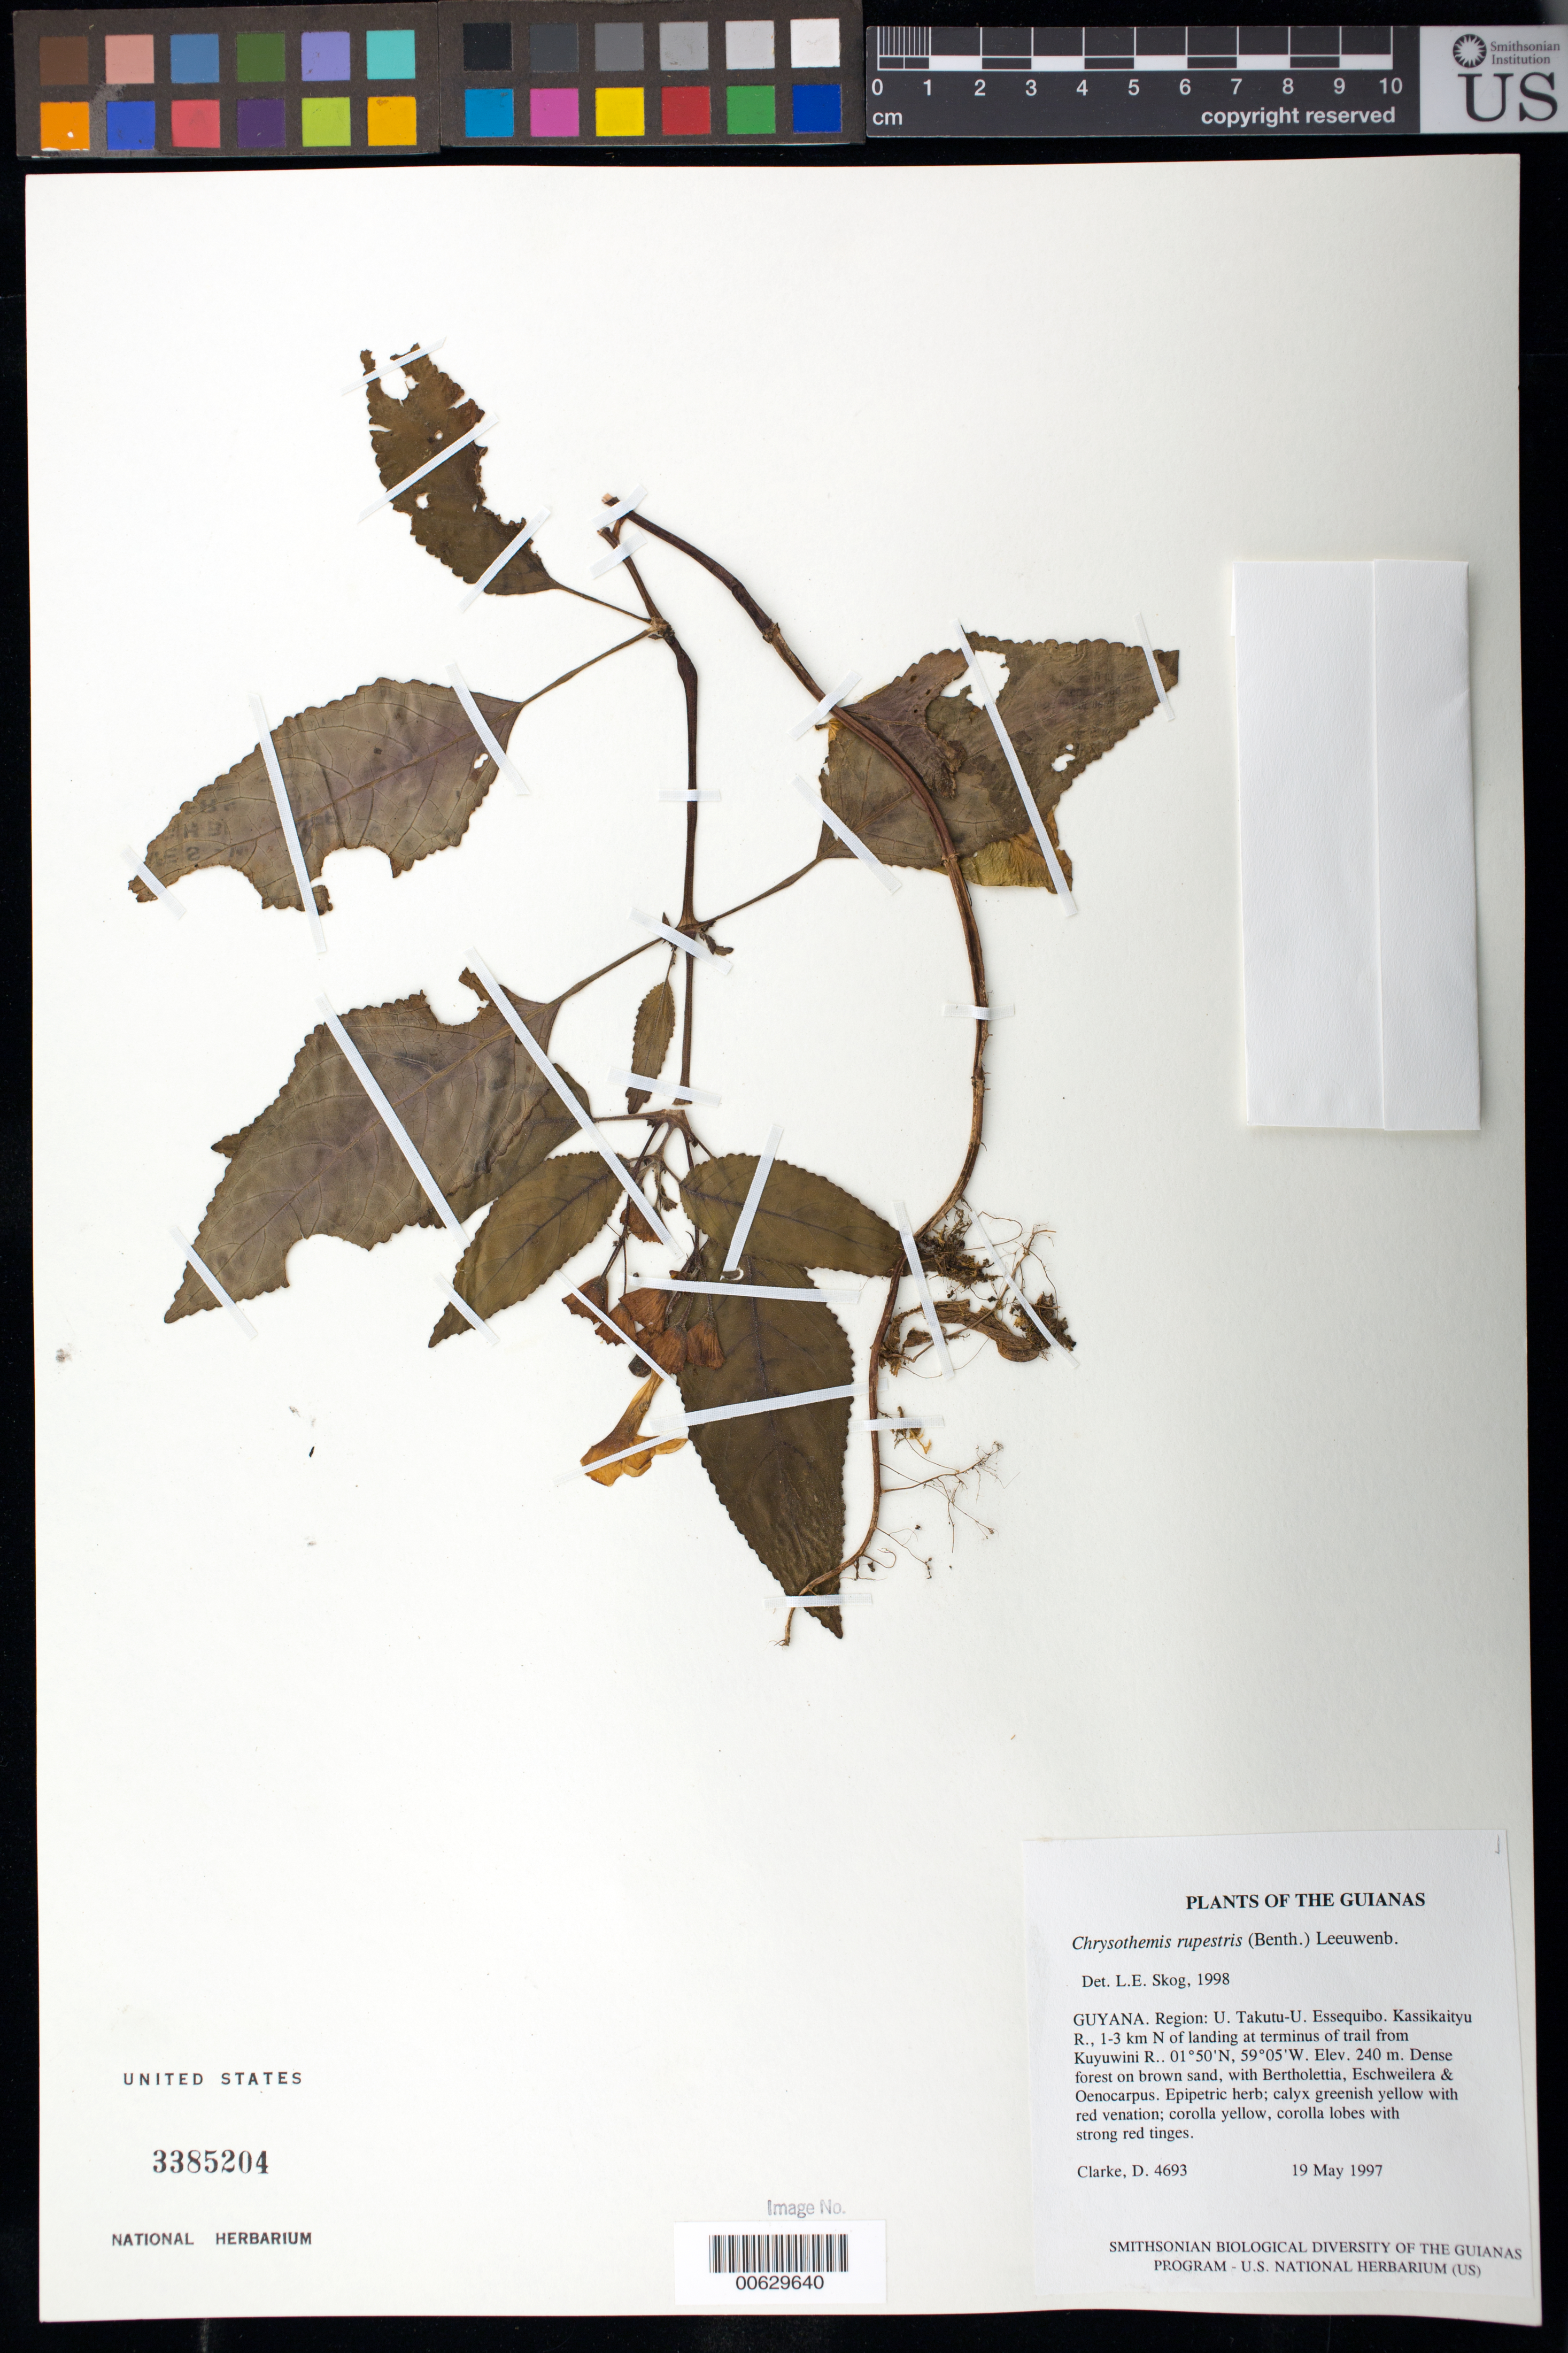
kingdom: Plantae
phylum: Tracheophyta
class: Magnoliopsida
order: Lamiales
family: Gesneriaceae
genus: Chrysothemis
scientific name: Chrysothemis rupestris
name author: (Benth.) Leeuwenb.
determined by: Skog, Laurence E.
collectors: H. D. Clarke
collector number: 4693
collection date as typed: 19 May 1997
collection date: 1997-05-19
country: Guyana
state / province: U. Takutu-U. Essequibo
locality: Kassikaityu R., 1-3 km N of landing at terminus of trail from Kuyuwini R.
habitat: Dense forest on brown sand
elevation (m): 240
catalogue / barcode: US 3385204